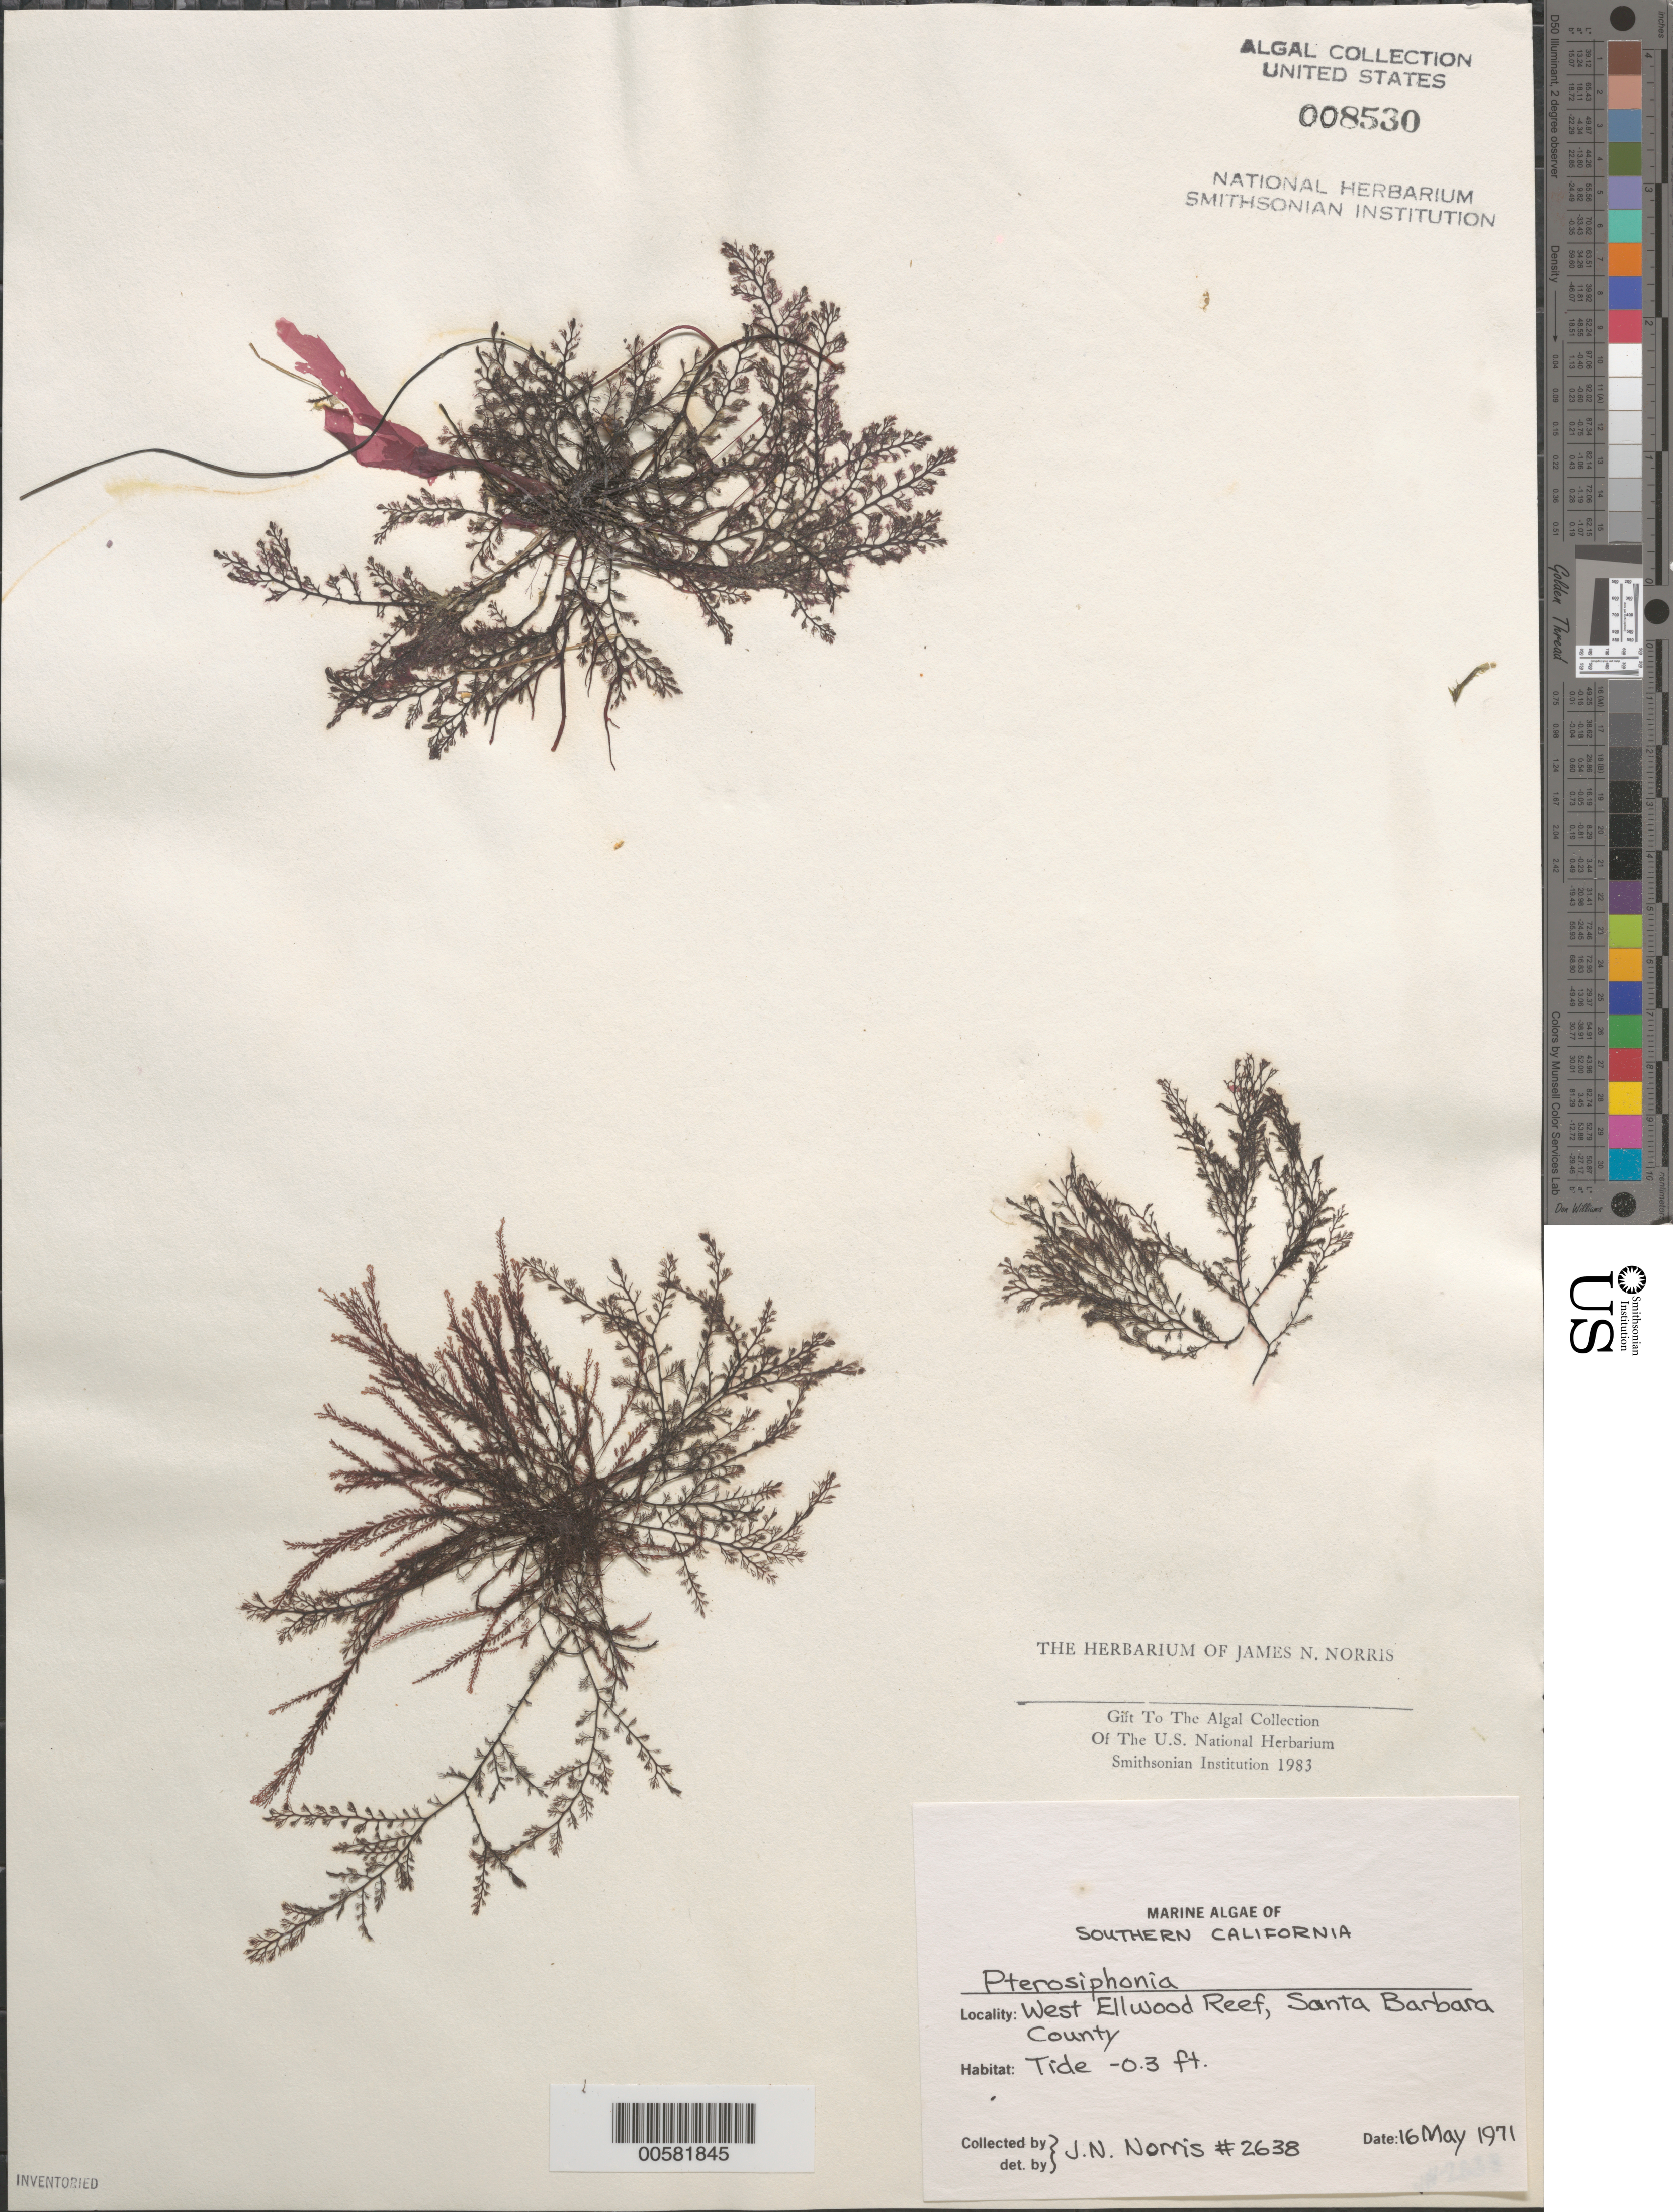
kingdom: Plantae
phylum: Rhodophyta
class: Florideophyceae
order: Ceramiales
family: Rhodomelaceae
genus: Pterosiphonia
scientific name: Pterosiphonia sp.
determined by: Norris, James N.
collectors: J. N. Norris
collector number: JN-2638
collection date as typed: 16 May 1971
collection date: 1971-05-16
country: United States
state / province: California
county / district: Santa Barbara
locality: West Ellwood Reef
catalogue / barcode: US 8530